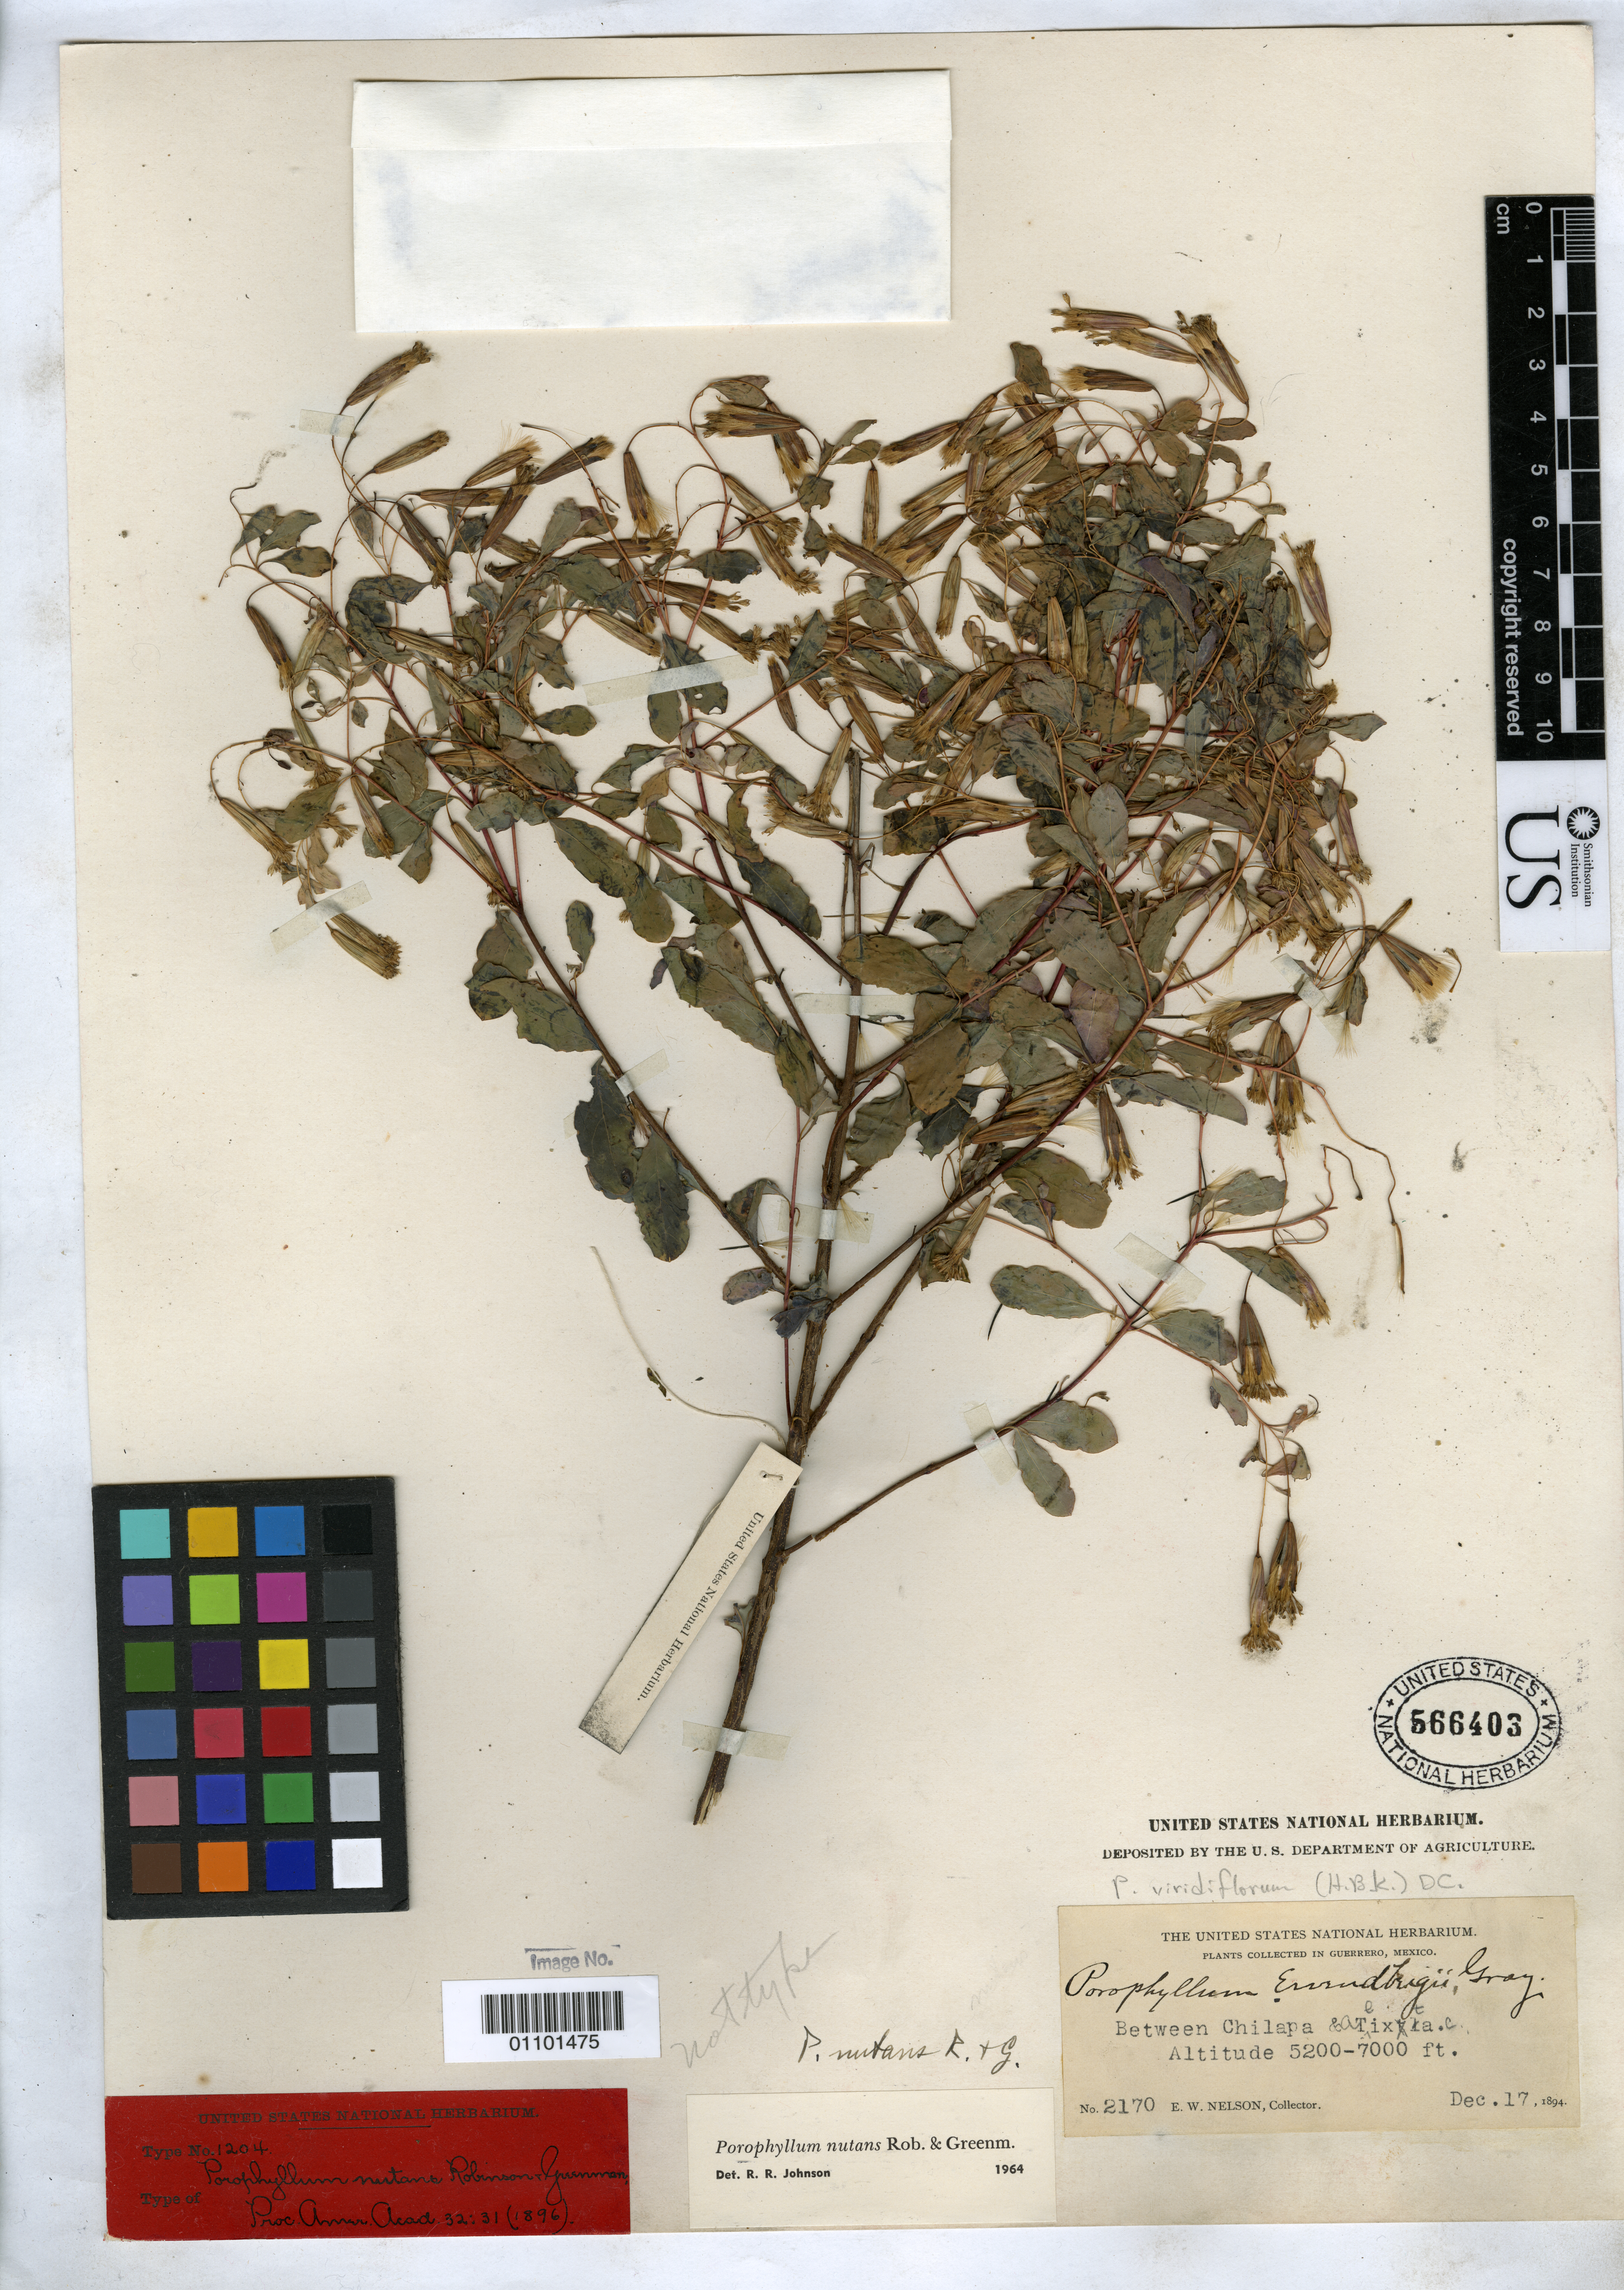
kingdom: Plantae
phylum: Tracheophyta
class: Magnoliopsida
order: Asterales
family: Asteraceae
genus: Porophyllum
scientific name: Porophyllum nutans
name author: B.L. Rob. & Greenm.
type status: Syntype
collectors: E. W. Nelson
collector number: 2170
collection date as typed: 17 Dec 1894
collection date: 1894-12-17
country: Mexico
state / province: Guerrero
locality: Between Chilapa and Tixtla.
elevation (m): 1585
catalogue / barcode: US 566403